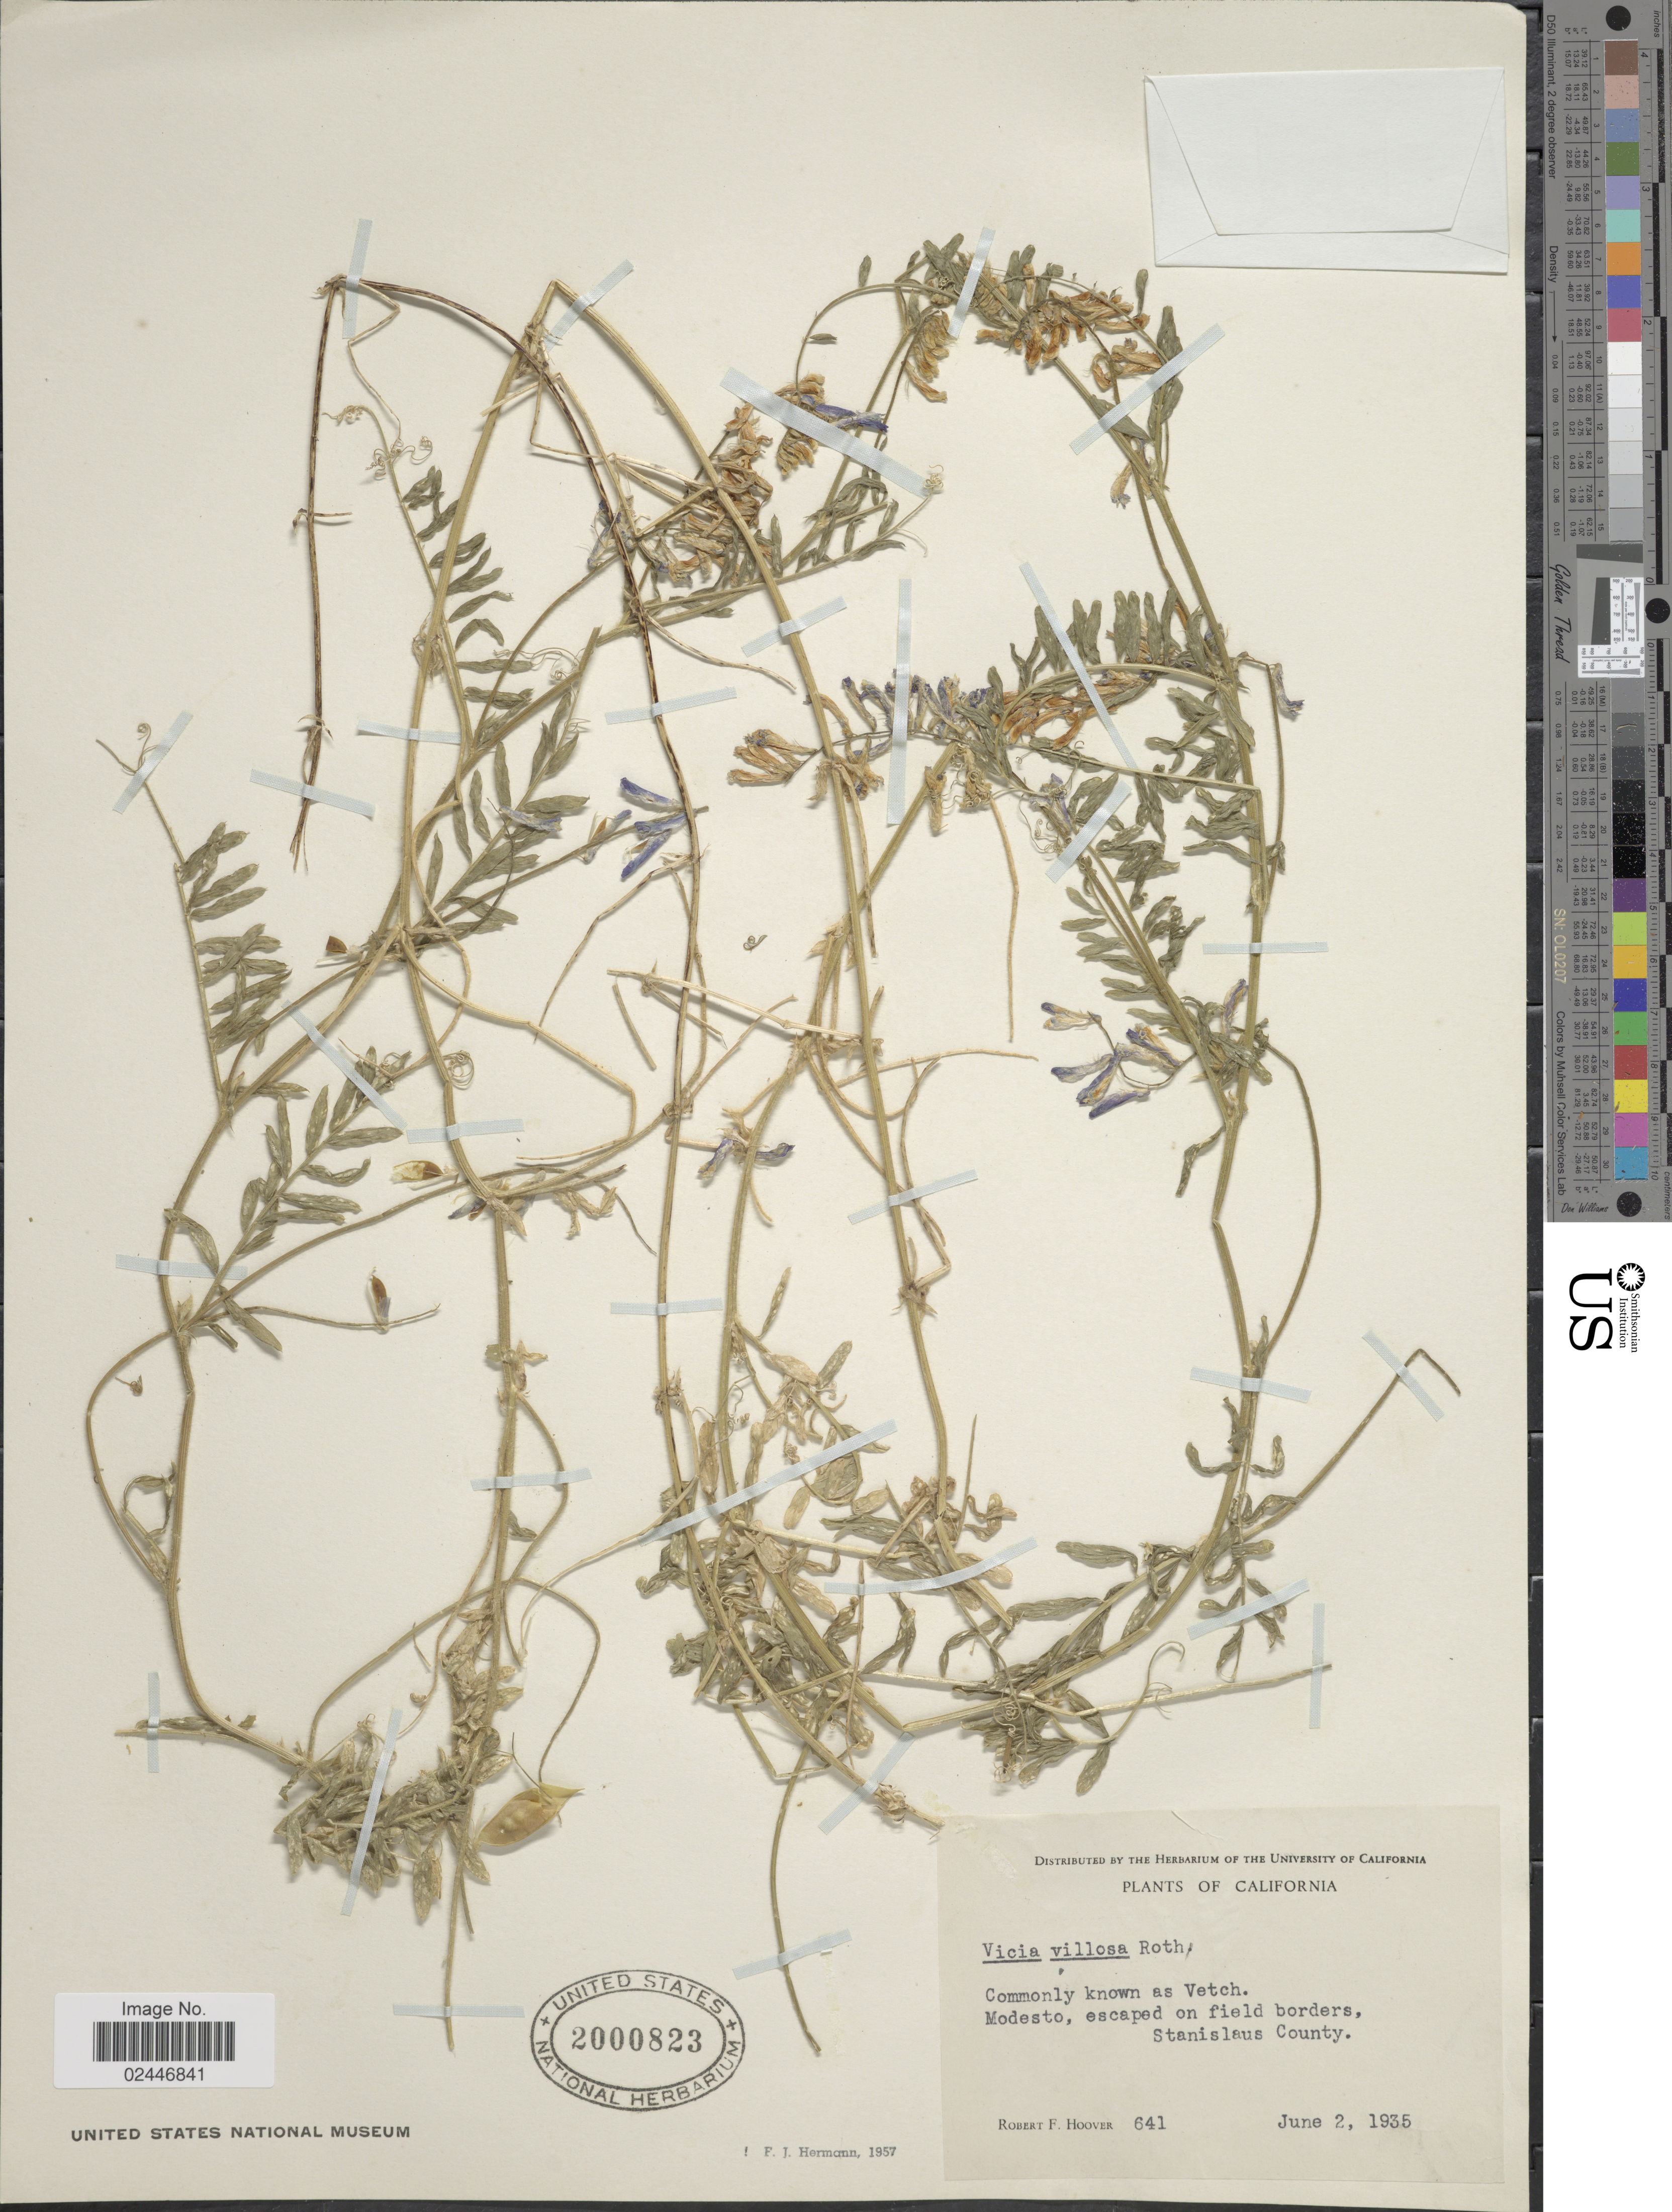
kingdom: Plantae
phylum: Tracheophyta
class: Magnoliopsida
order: Fabales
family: Fabaceae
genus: Vicia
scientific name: Vicia villosa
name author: Roth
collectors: R. F. Hoover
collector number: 641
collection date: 1935-06-02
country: United States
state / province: California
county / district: Stanislaus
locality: Modesto, escaped on field borders, Stanisleus County.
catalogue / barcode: US 2000823